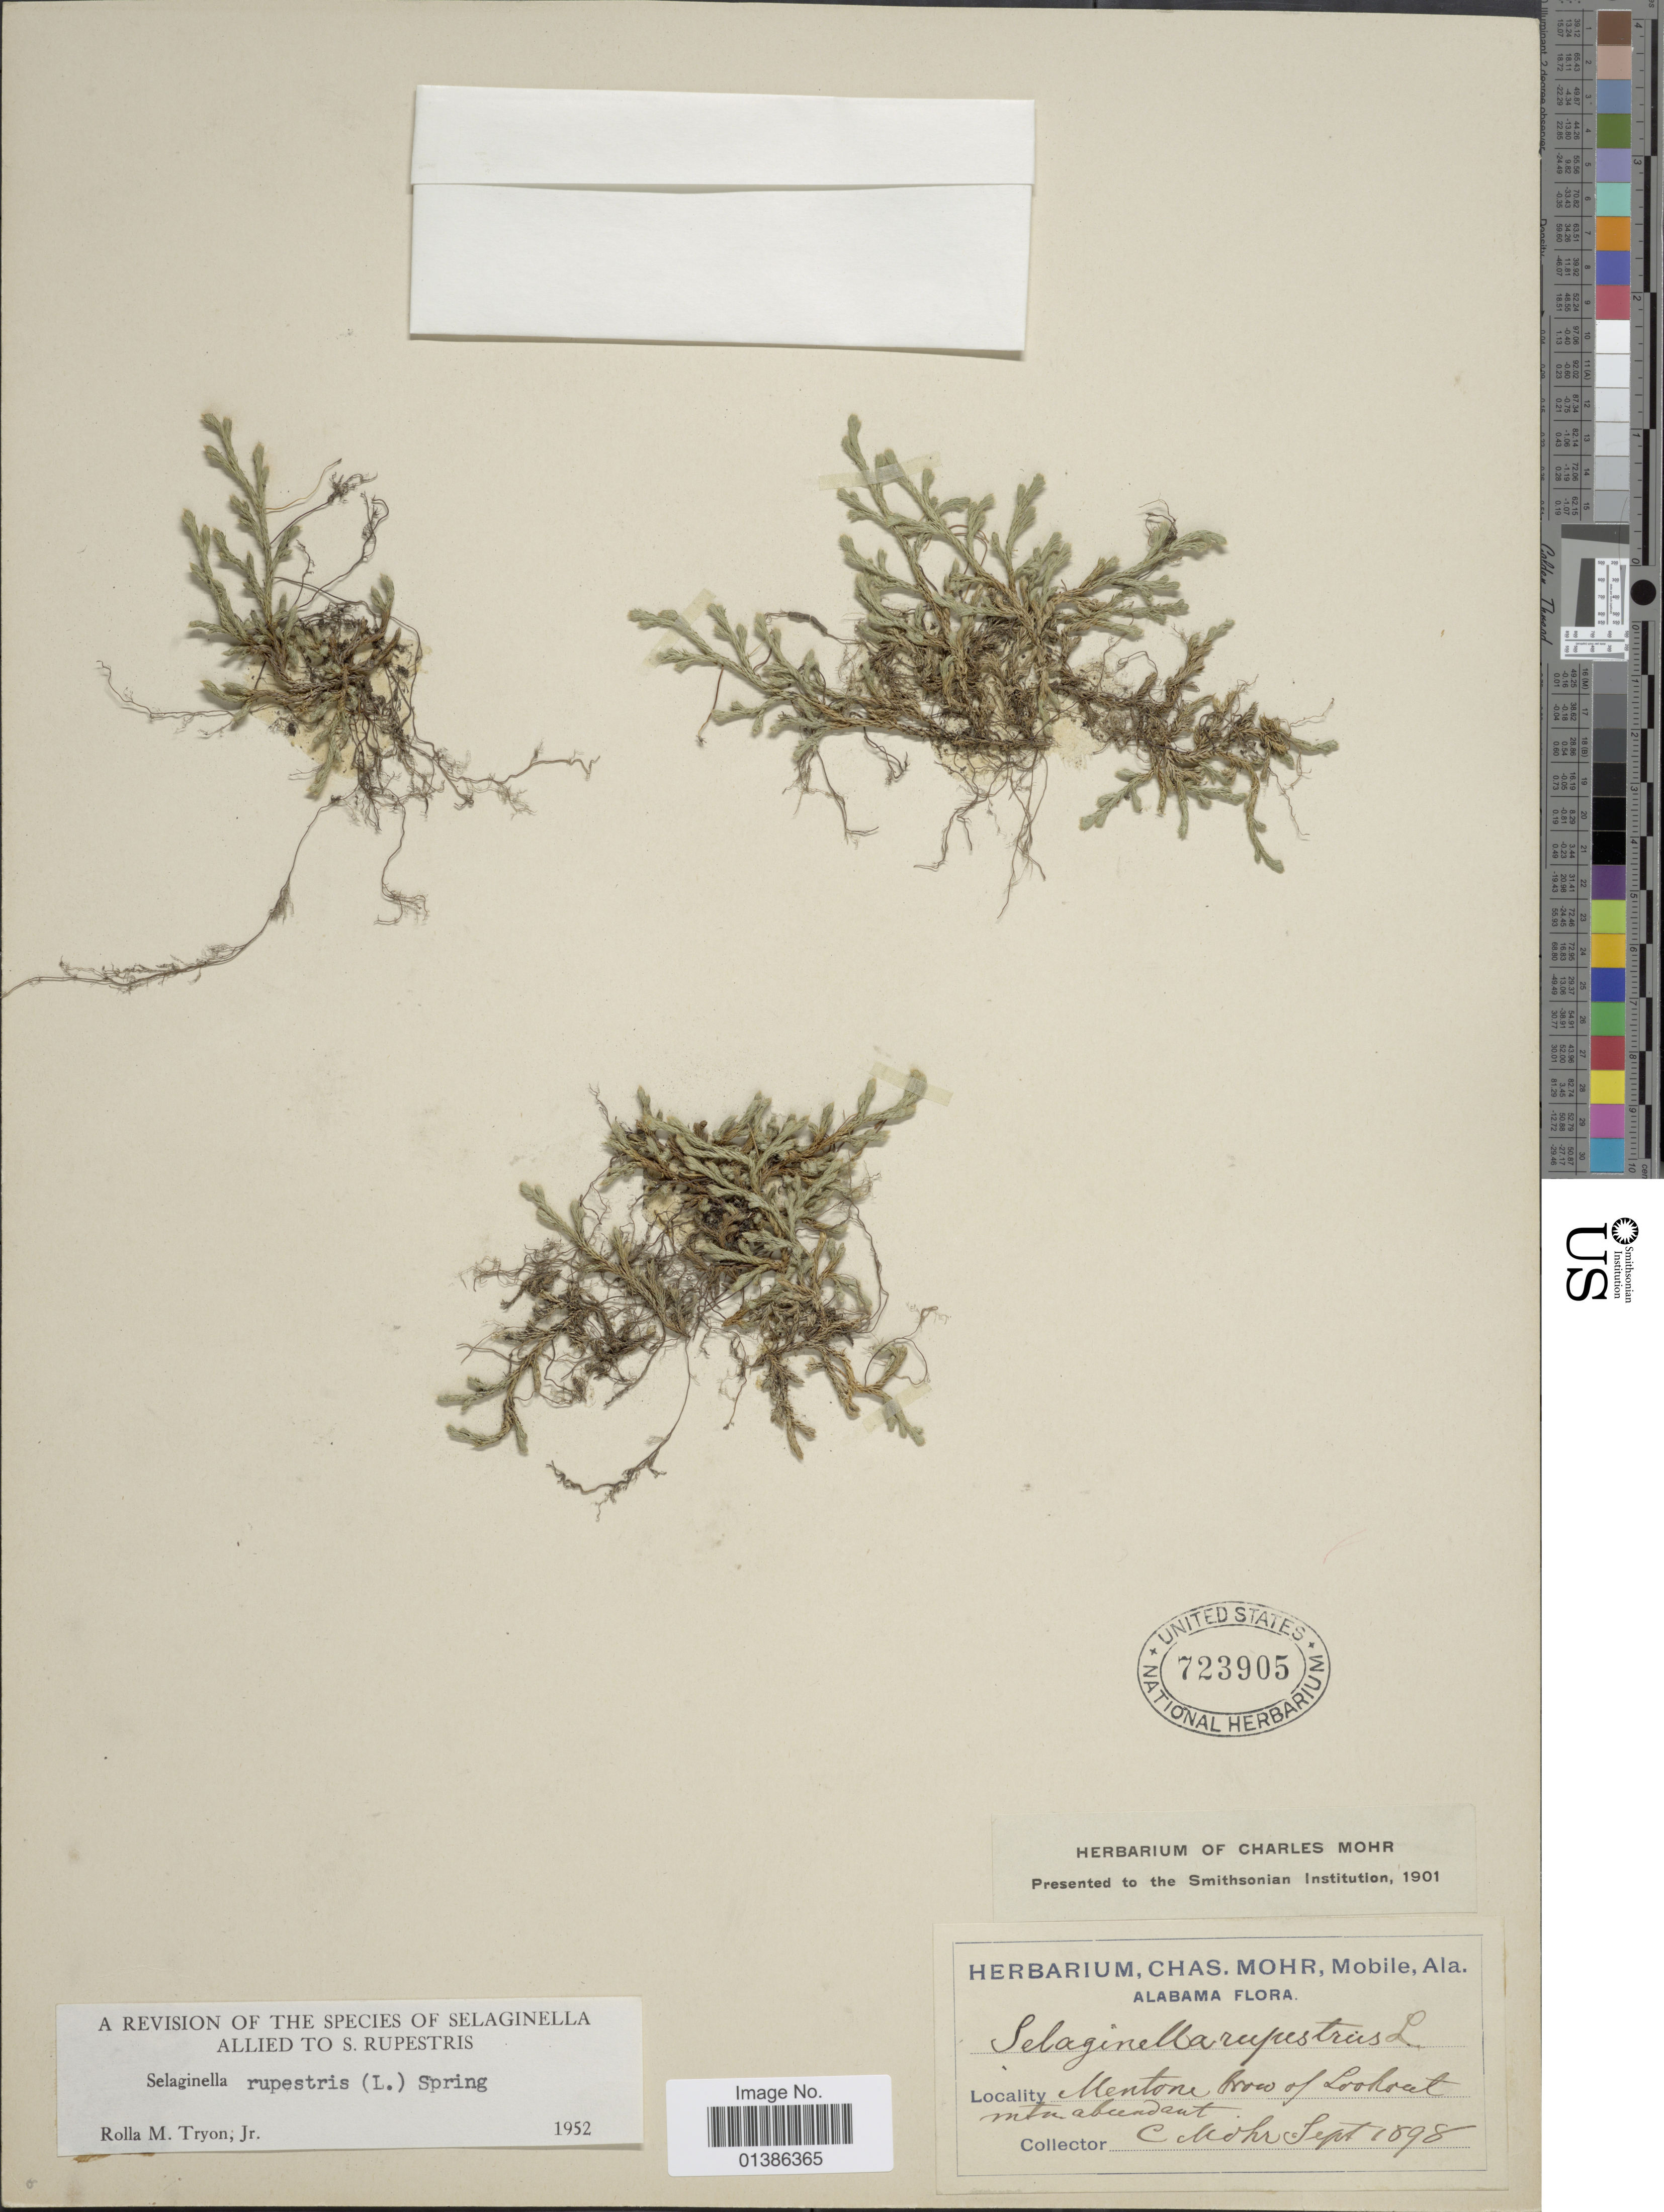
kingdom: Plantae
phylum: Tracheophyta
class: Lycopodiopsida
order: Selaginellales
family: Selaginellaceae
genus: Selaginella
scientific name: Selaginella rupestris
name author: (L.) Spring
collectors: C. T. Mohr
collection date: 1898-09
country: United States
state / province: Alabama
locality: Mentone brow of Lookout mtn.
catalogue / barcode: US 723905